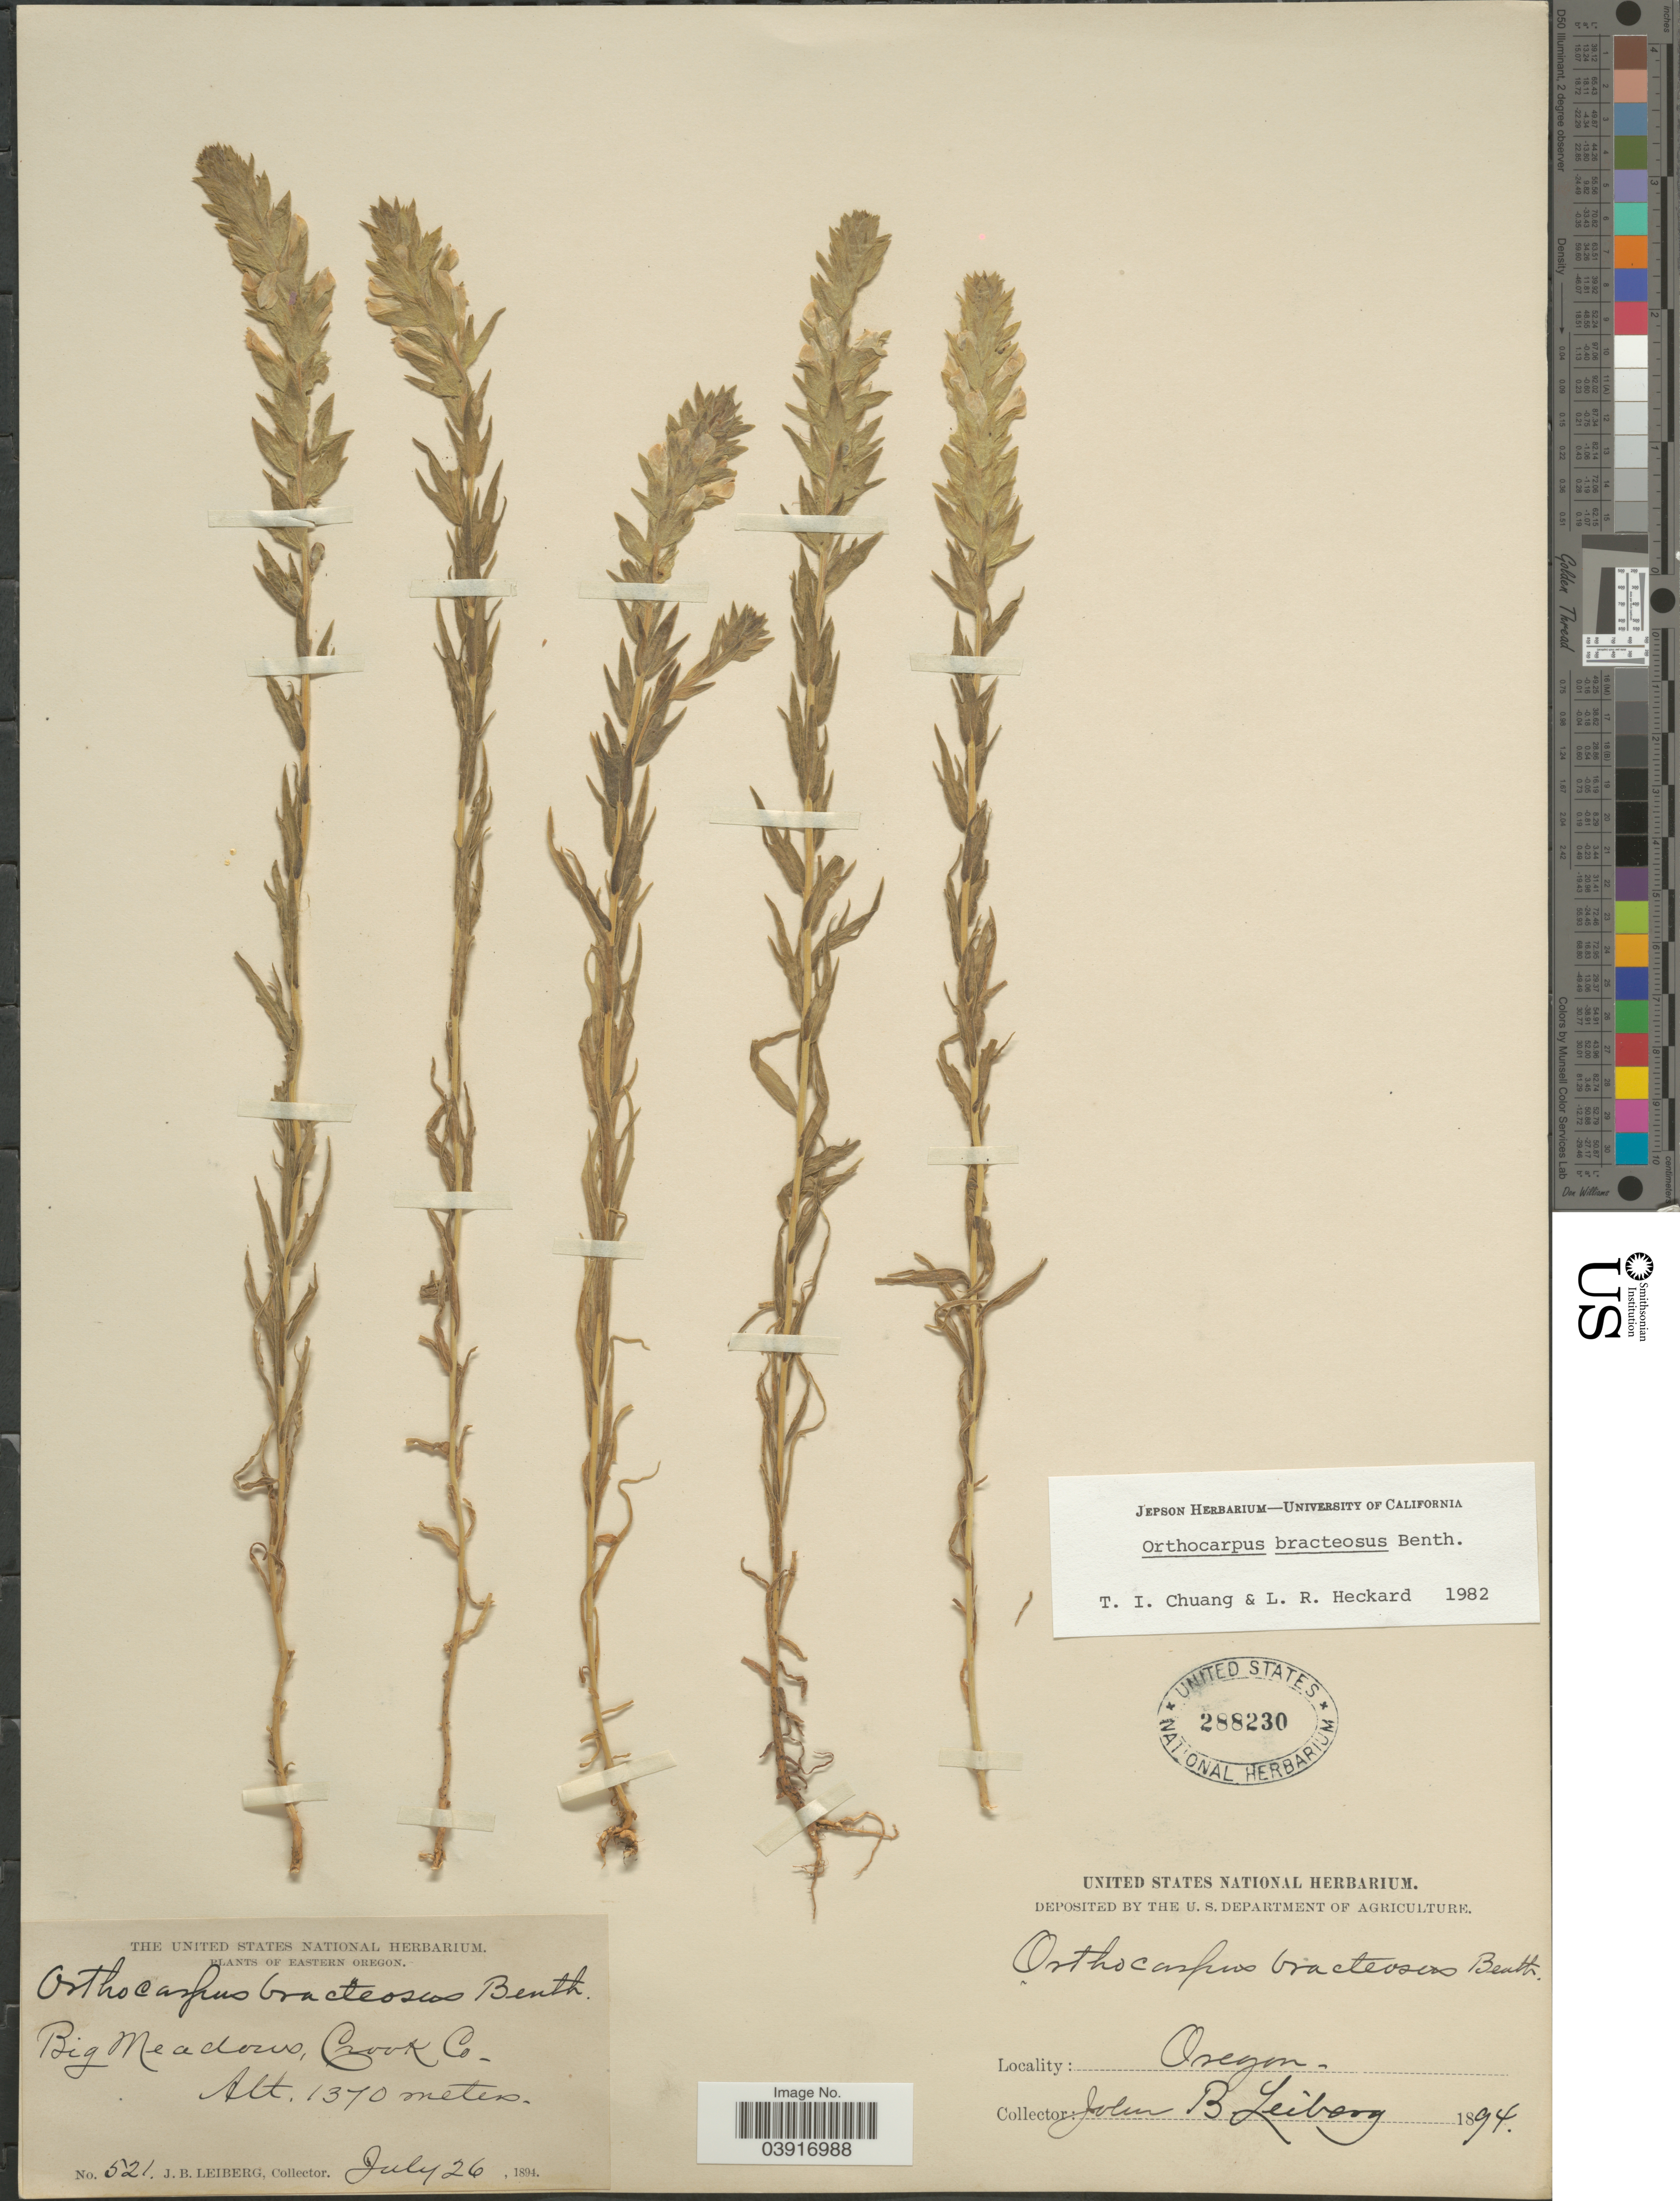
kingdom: Plantae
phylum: Tracheophyta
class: Magnoliopsida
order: Lamiales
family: Orobanchaceae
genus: Orthocarpus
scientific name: Orthocarpus bracteosus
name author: Benth.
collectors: J. B. Leiberg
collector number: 521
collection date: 1894-07-26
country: United States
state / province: Oregon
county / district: Crook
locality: Eastern Oregon. Big Meadows, Crook Co.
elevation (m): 1370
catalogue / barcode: US 288230